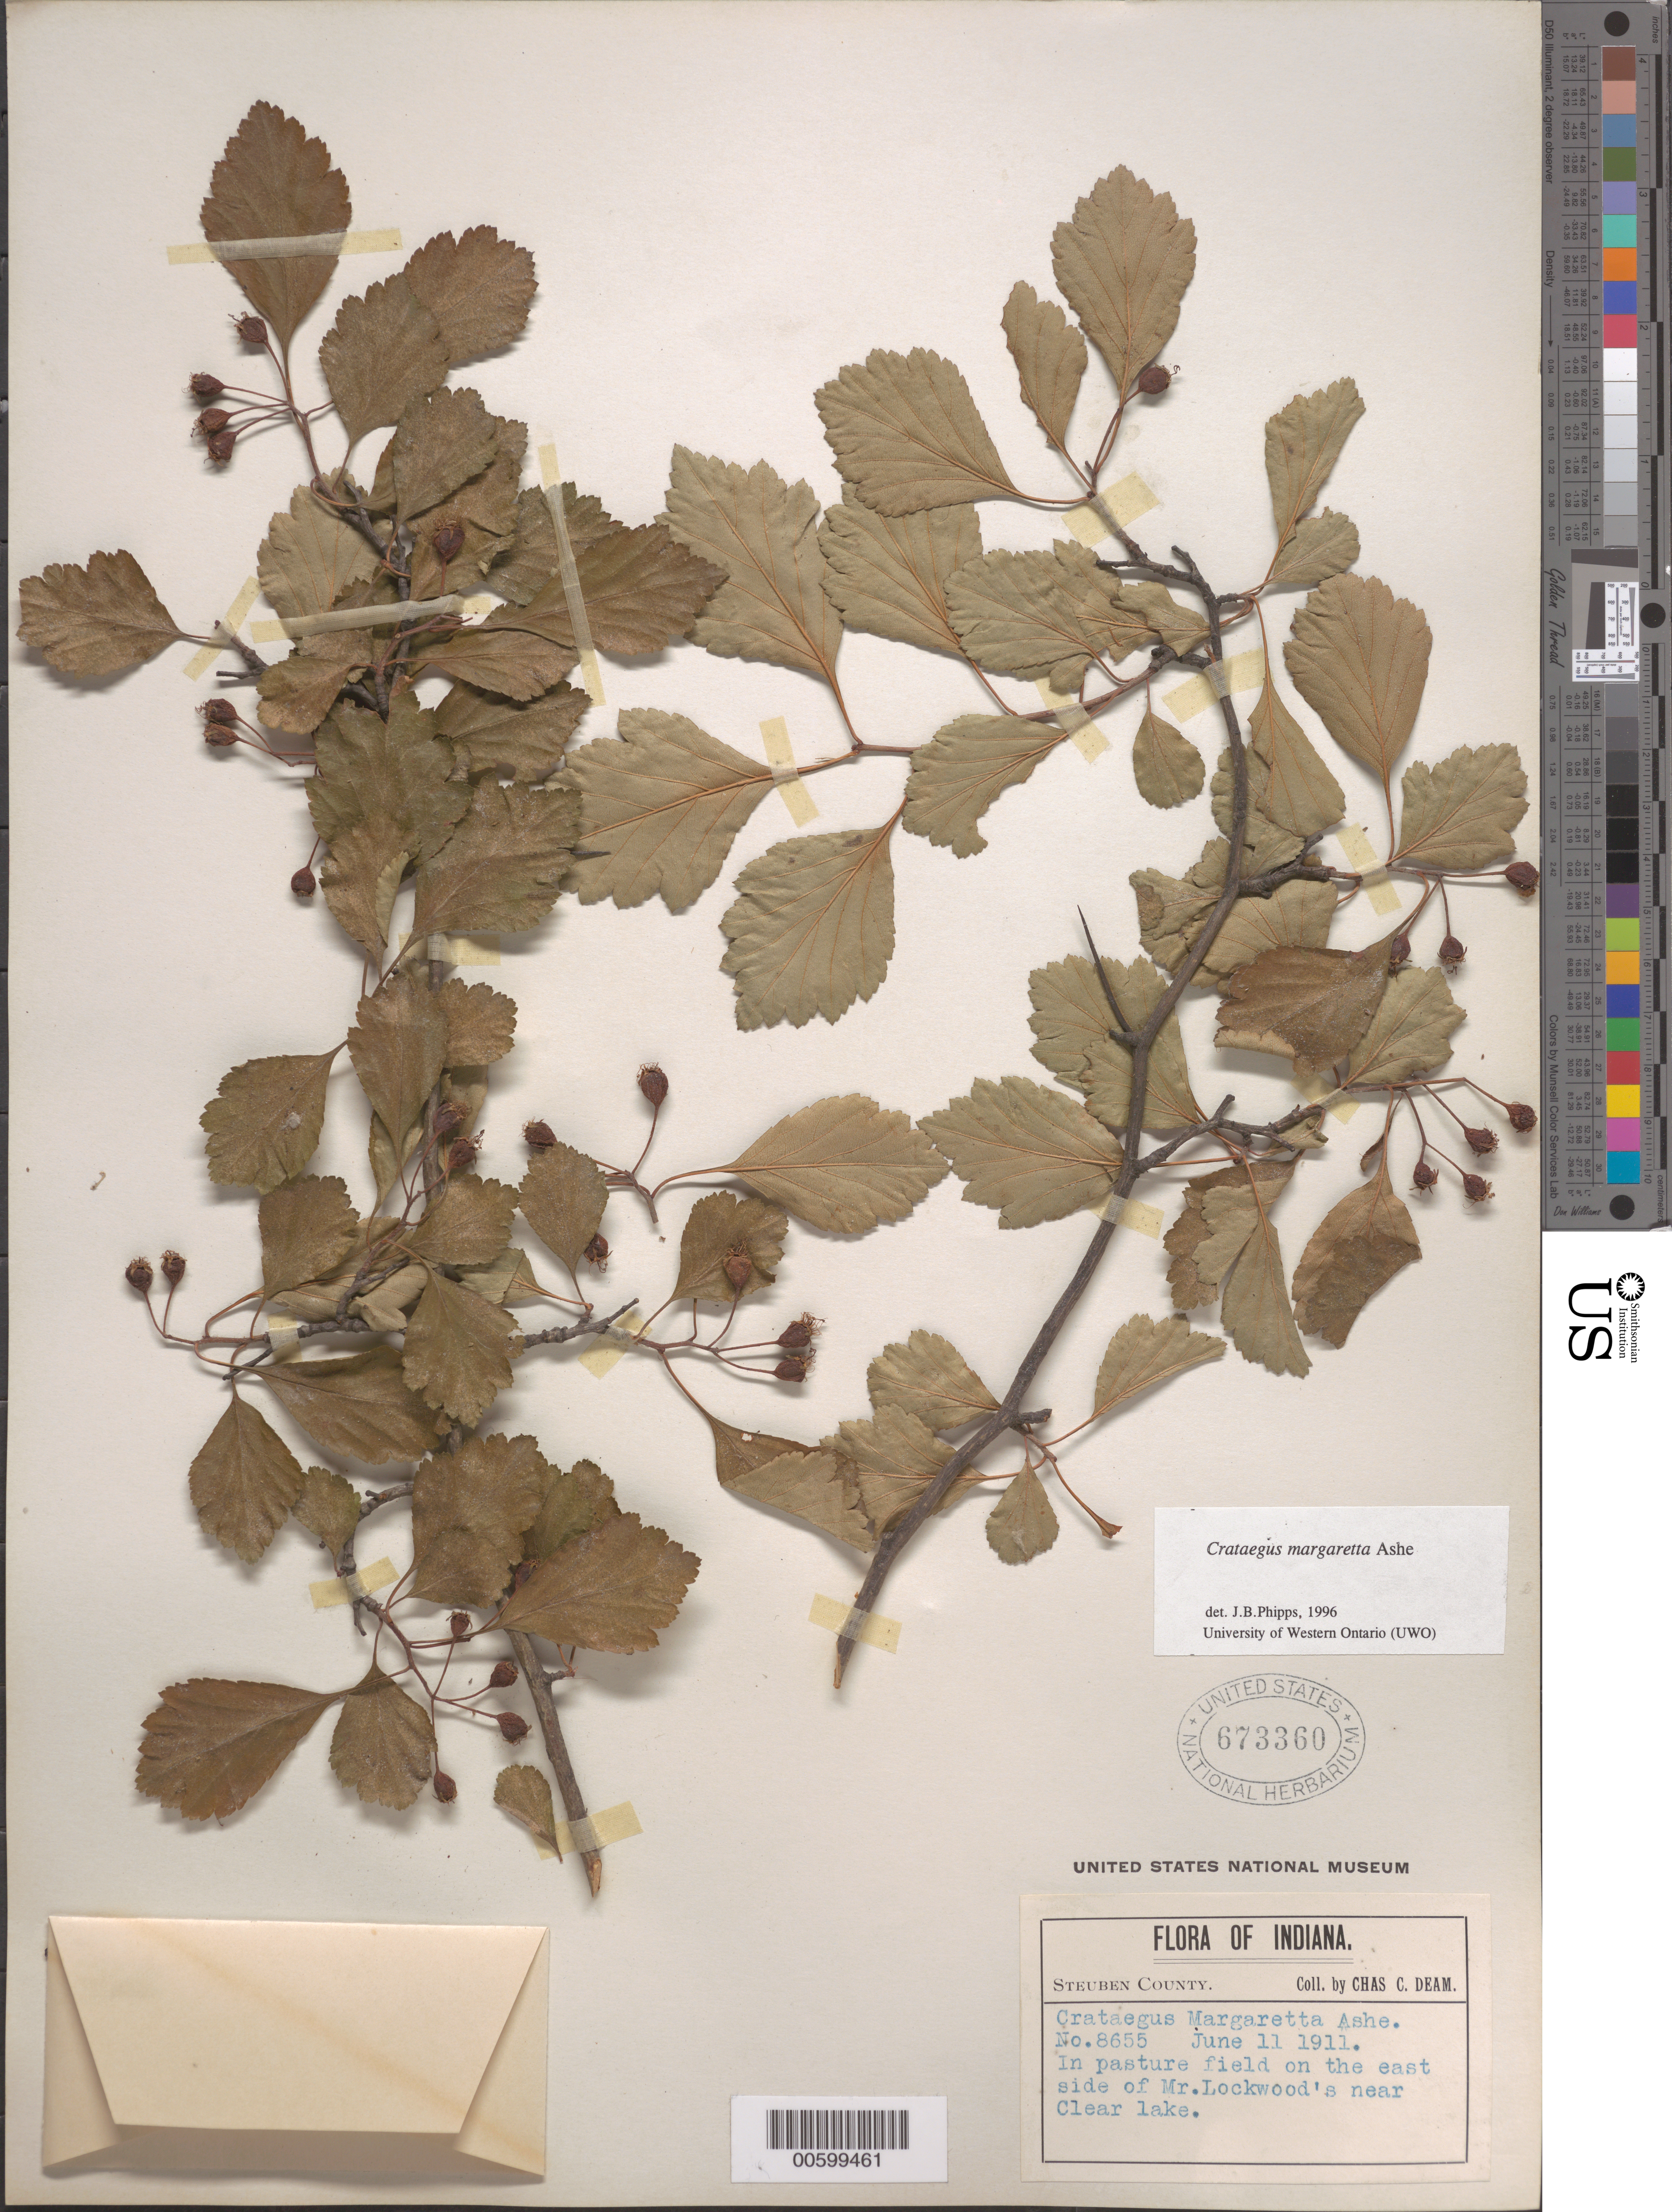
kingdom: Plantae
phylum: Tracheophyta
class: Magnoliopsida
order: Rosales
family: Rosaceae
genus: Crataegus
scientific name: Crataegus margarettae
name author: Ashe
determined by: Phipps, James B., (UWO), University of Western Ontario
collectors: C. C. Deam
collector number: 8655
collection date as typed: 11 Jun 1911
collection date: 1911-06-11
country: United States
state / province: Indiana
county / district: Steuben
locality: On the E side of Mr. Lockwood's, near Clear Lake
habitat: In pasture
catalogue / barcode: US 673360